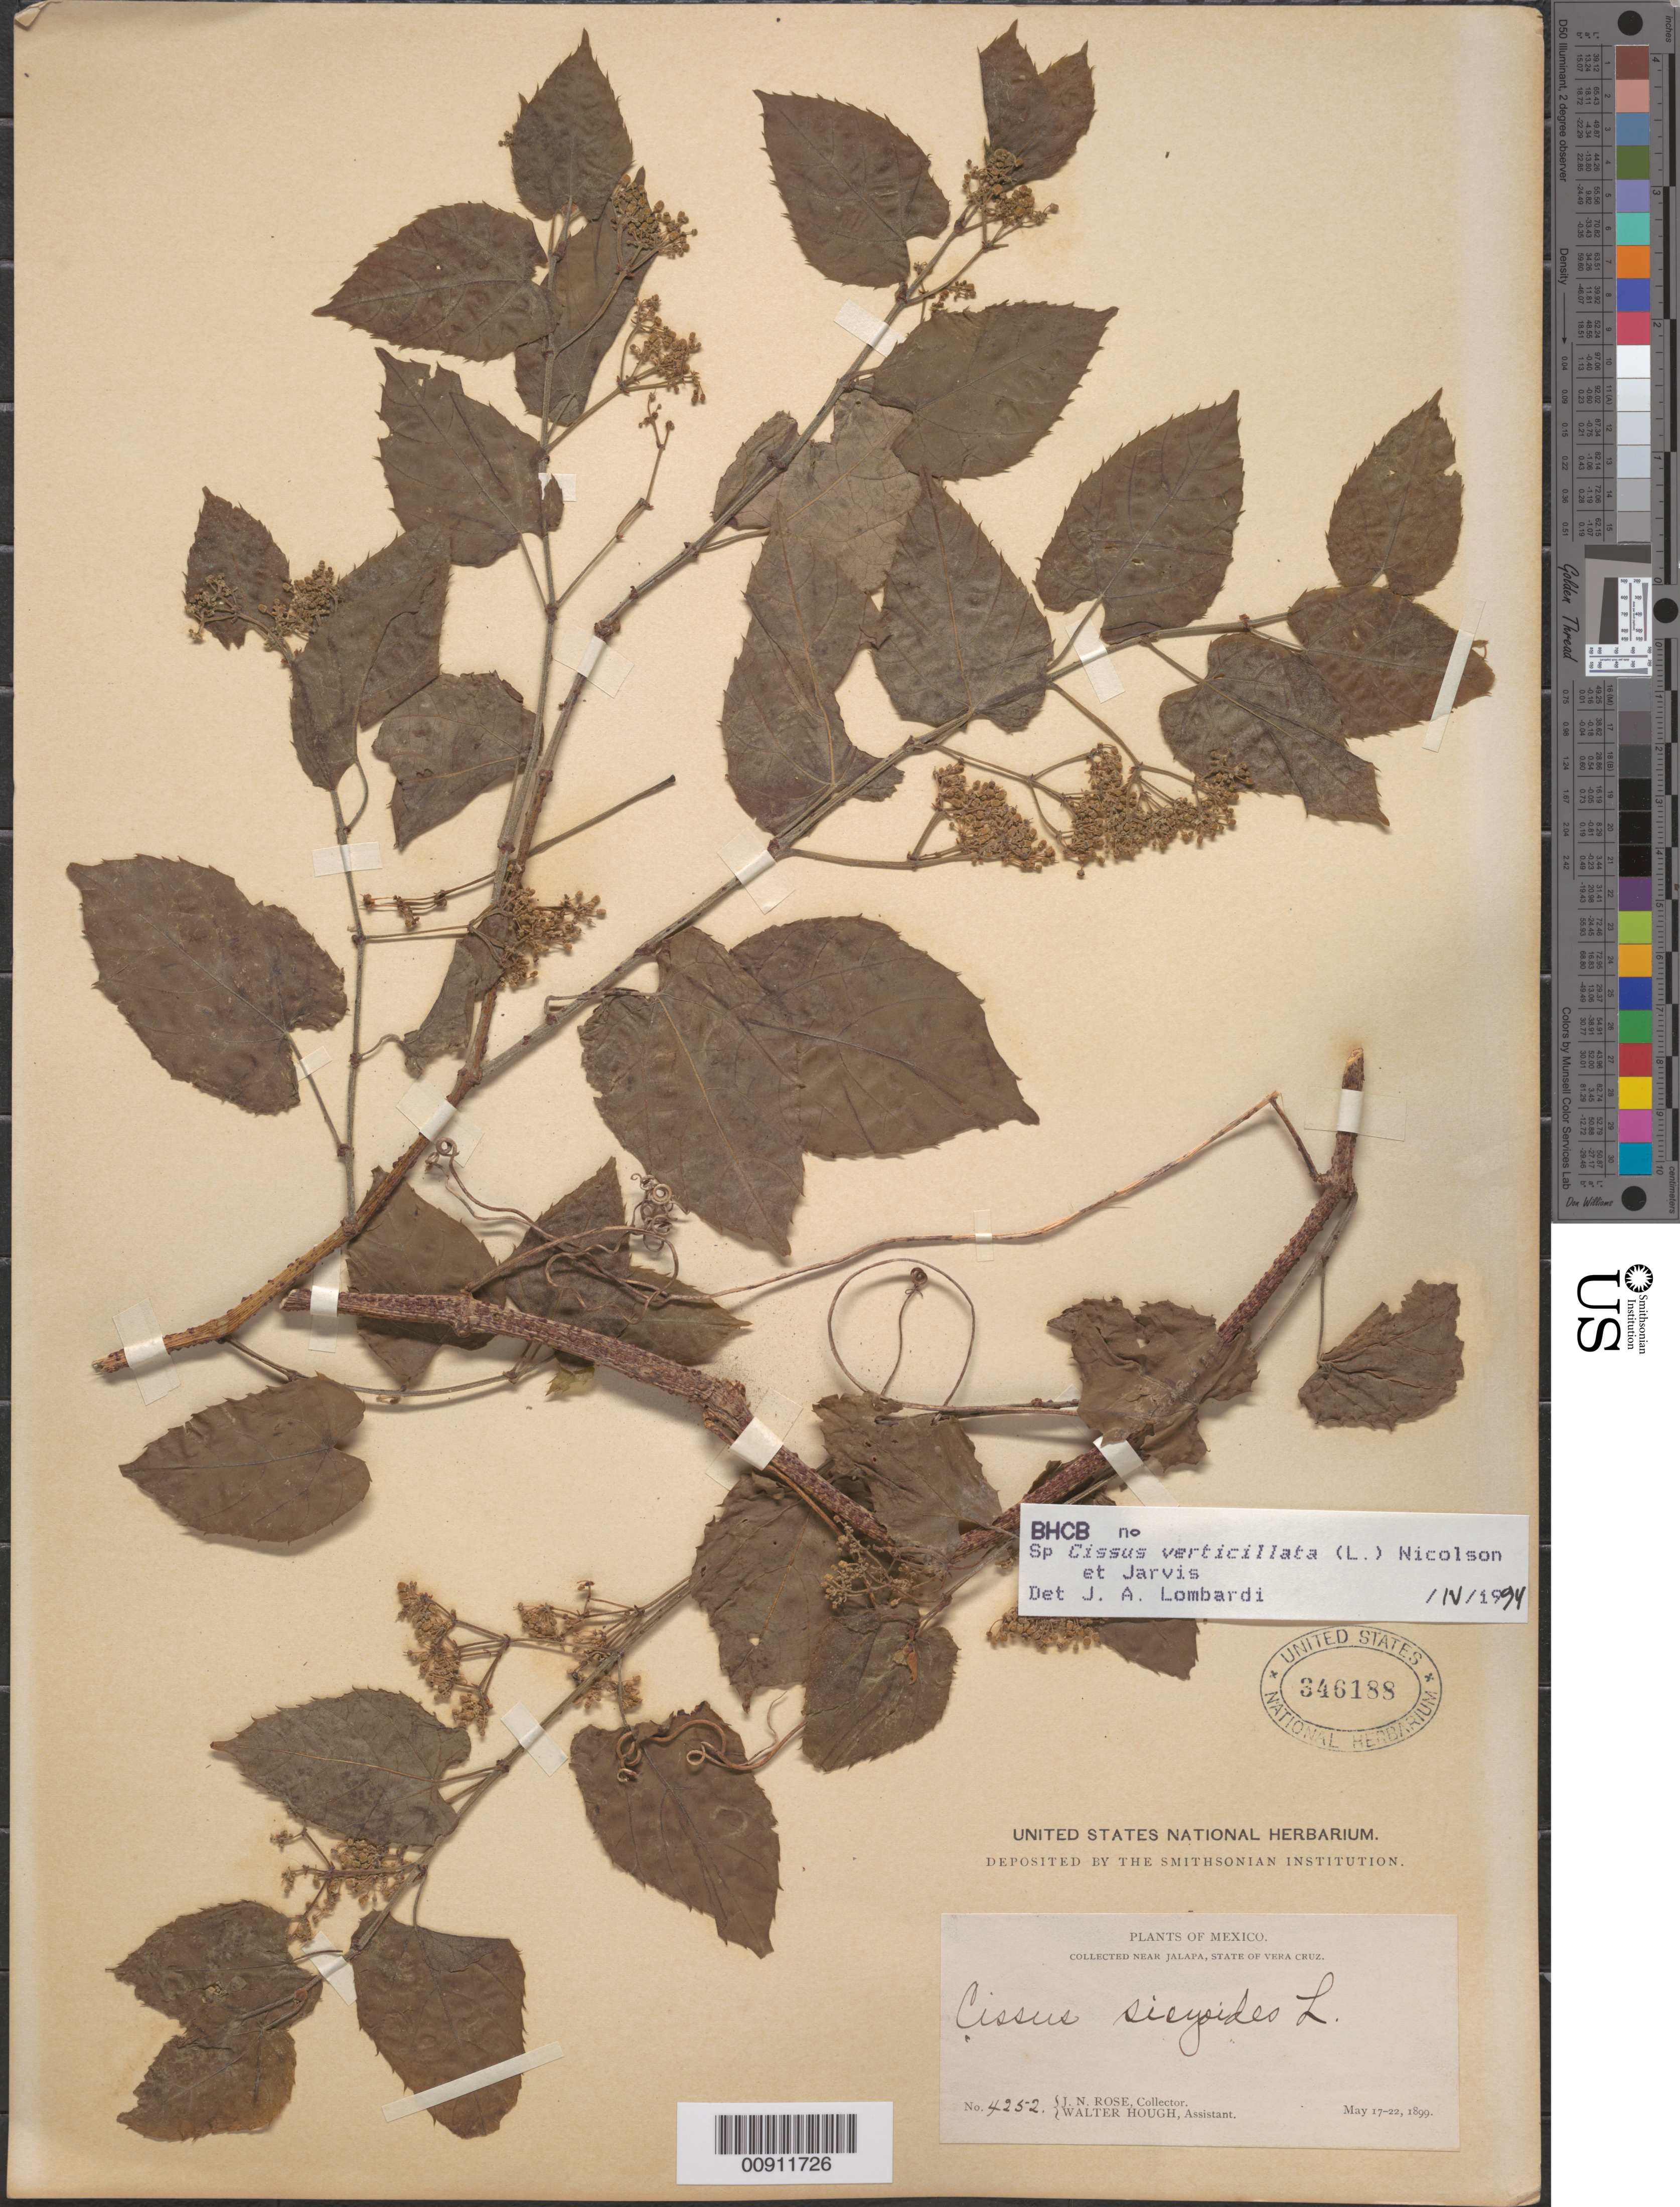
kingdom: Plantae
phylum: Tracheophyta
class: Magnoliopsida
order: Vitales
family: Vitaceae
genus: Cissus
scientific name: Cissus verticillata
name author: (L.) Nicolson & C.E. Jarvis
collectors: J. N. Rose & W. Hough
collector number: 4252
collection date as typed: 17 May 1899 to 22 May 1899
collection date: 1899-05-17/1899-05-22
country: Mexico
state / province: Veracruz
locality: Near Jalapa, Veracruz.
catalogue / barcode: US 346188